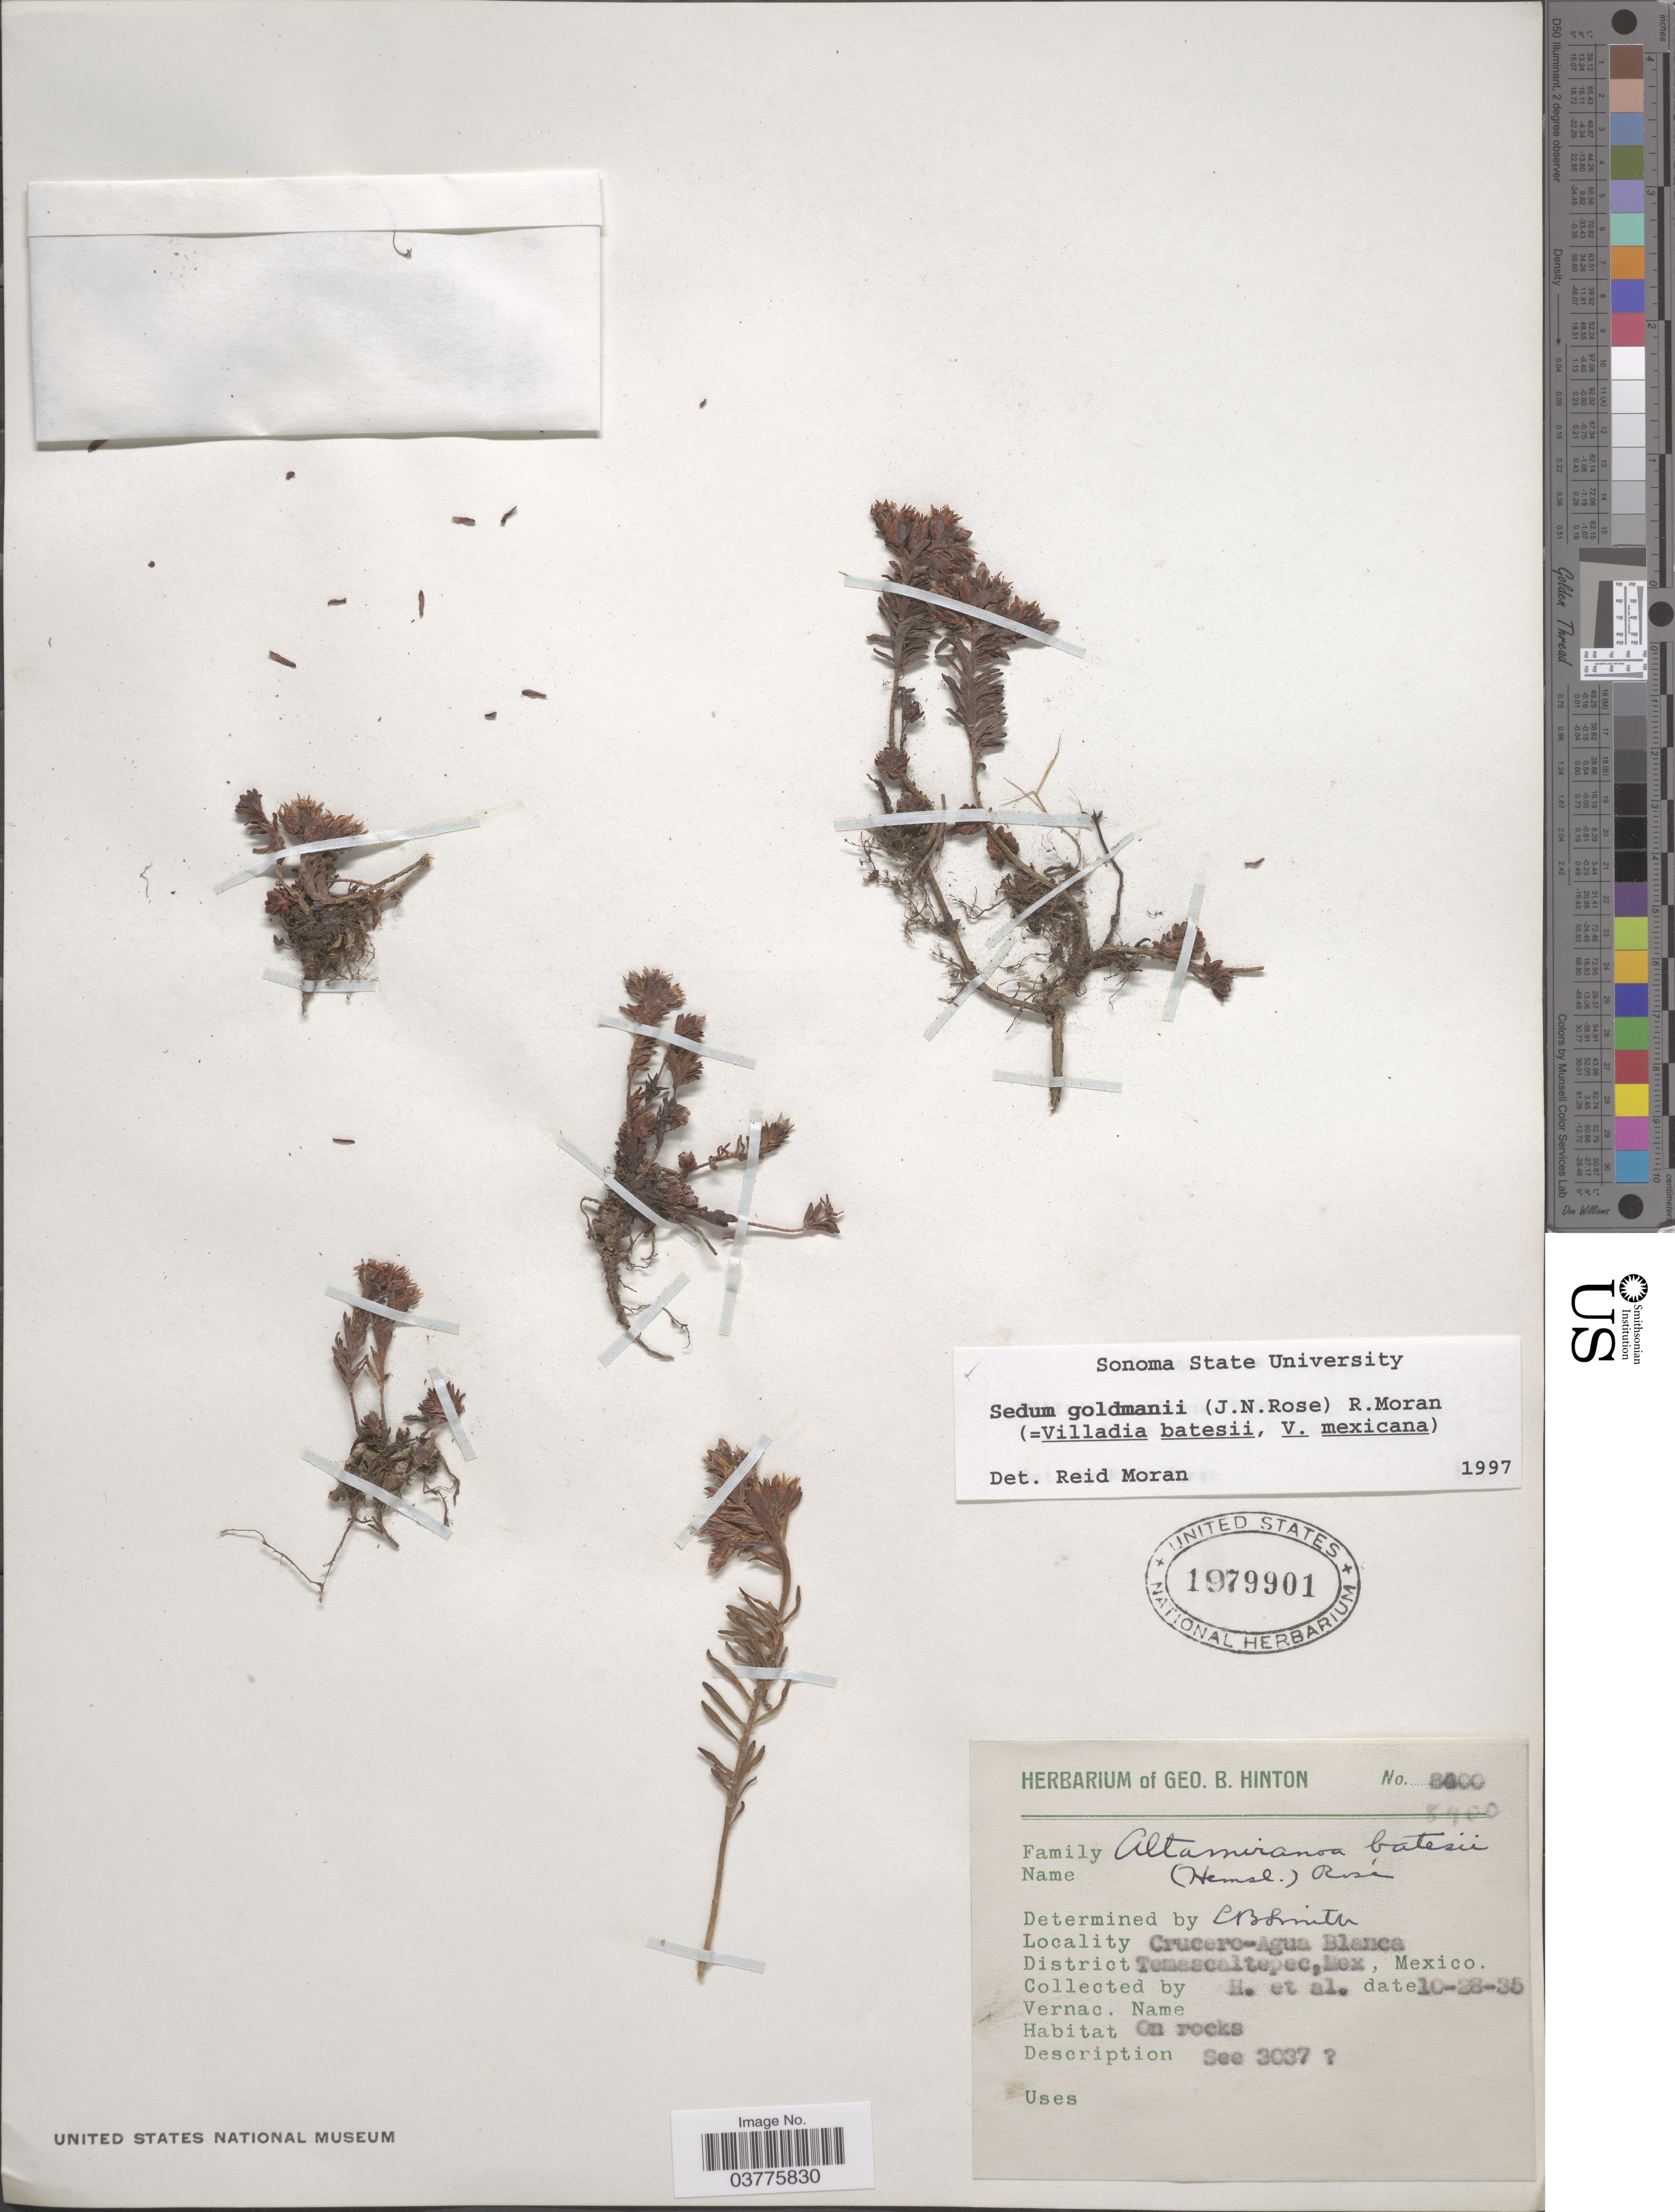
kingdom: Plantae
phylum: Tracheophyta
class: Magnoliopsida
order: Saxifragales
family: Crassulaceae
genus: Sedum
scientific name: Sedum goldmanii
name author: (Rose) Moran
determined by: Moran, R. V.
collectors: G. B. Hinton & et al.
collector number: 8400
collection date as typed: Transcribed d/m/y: 28/10/35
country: Mexico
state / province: México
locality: Crucero-Agua Blanca. District Temascaltepec.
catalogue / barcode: US 1979901